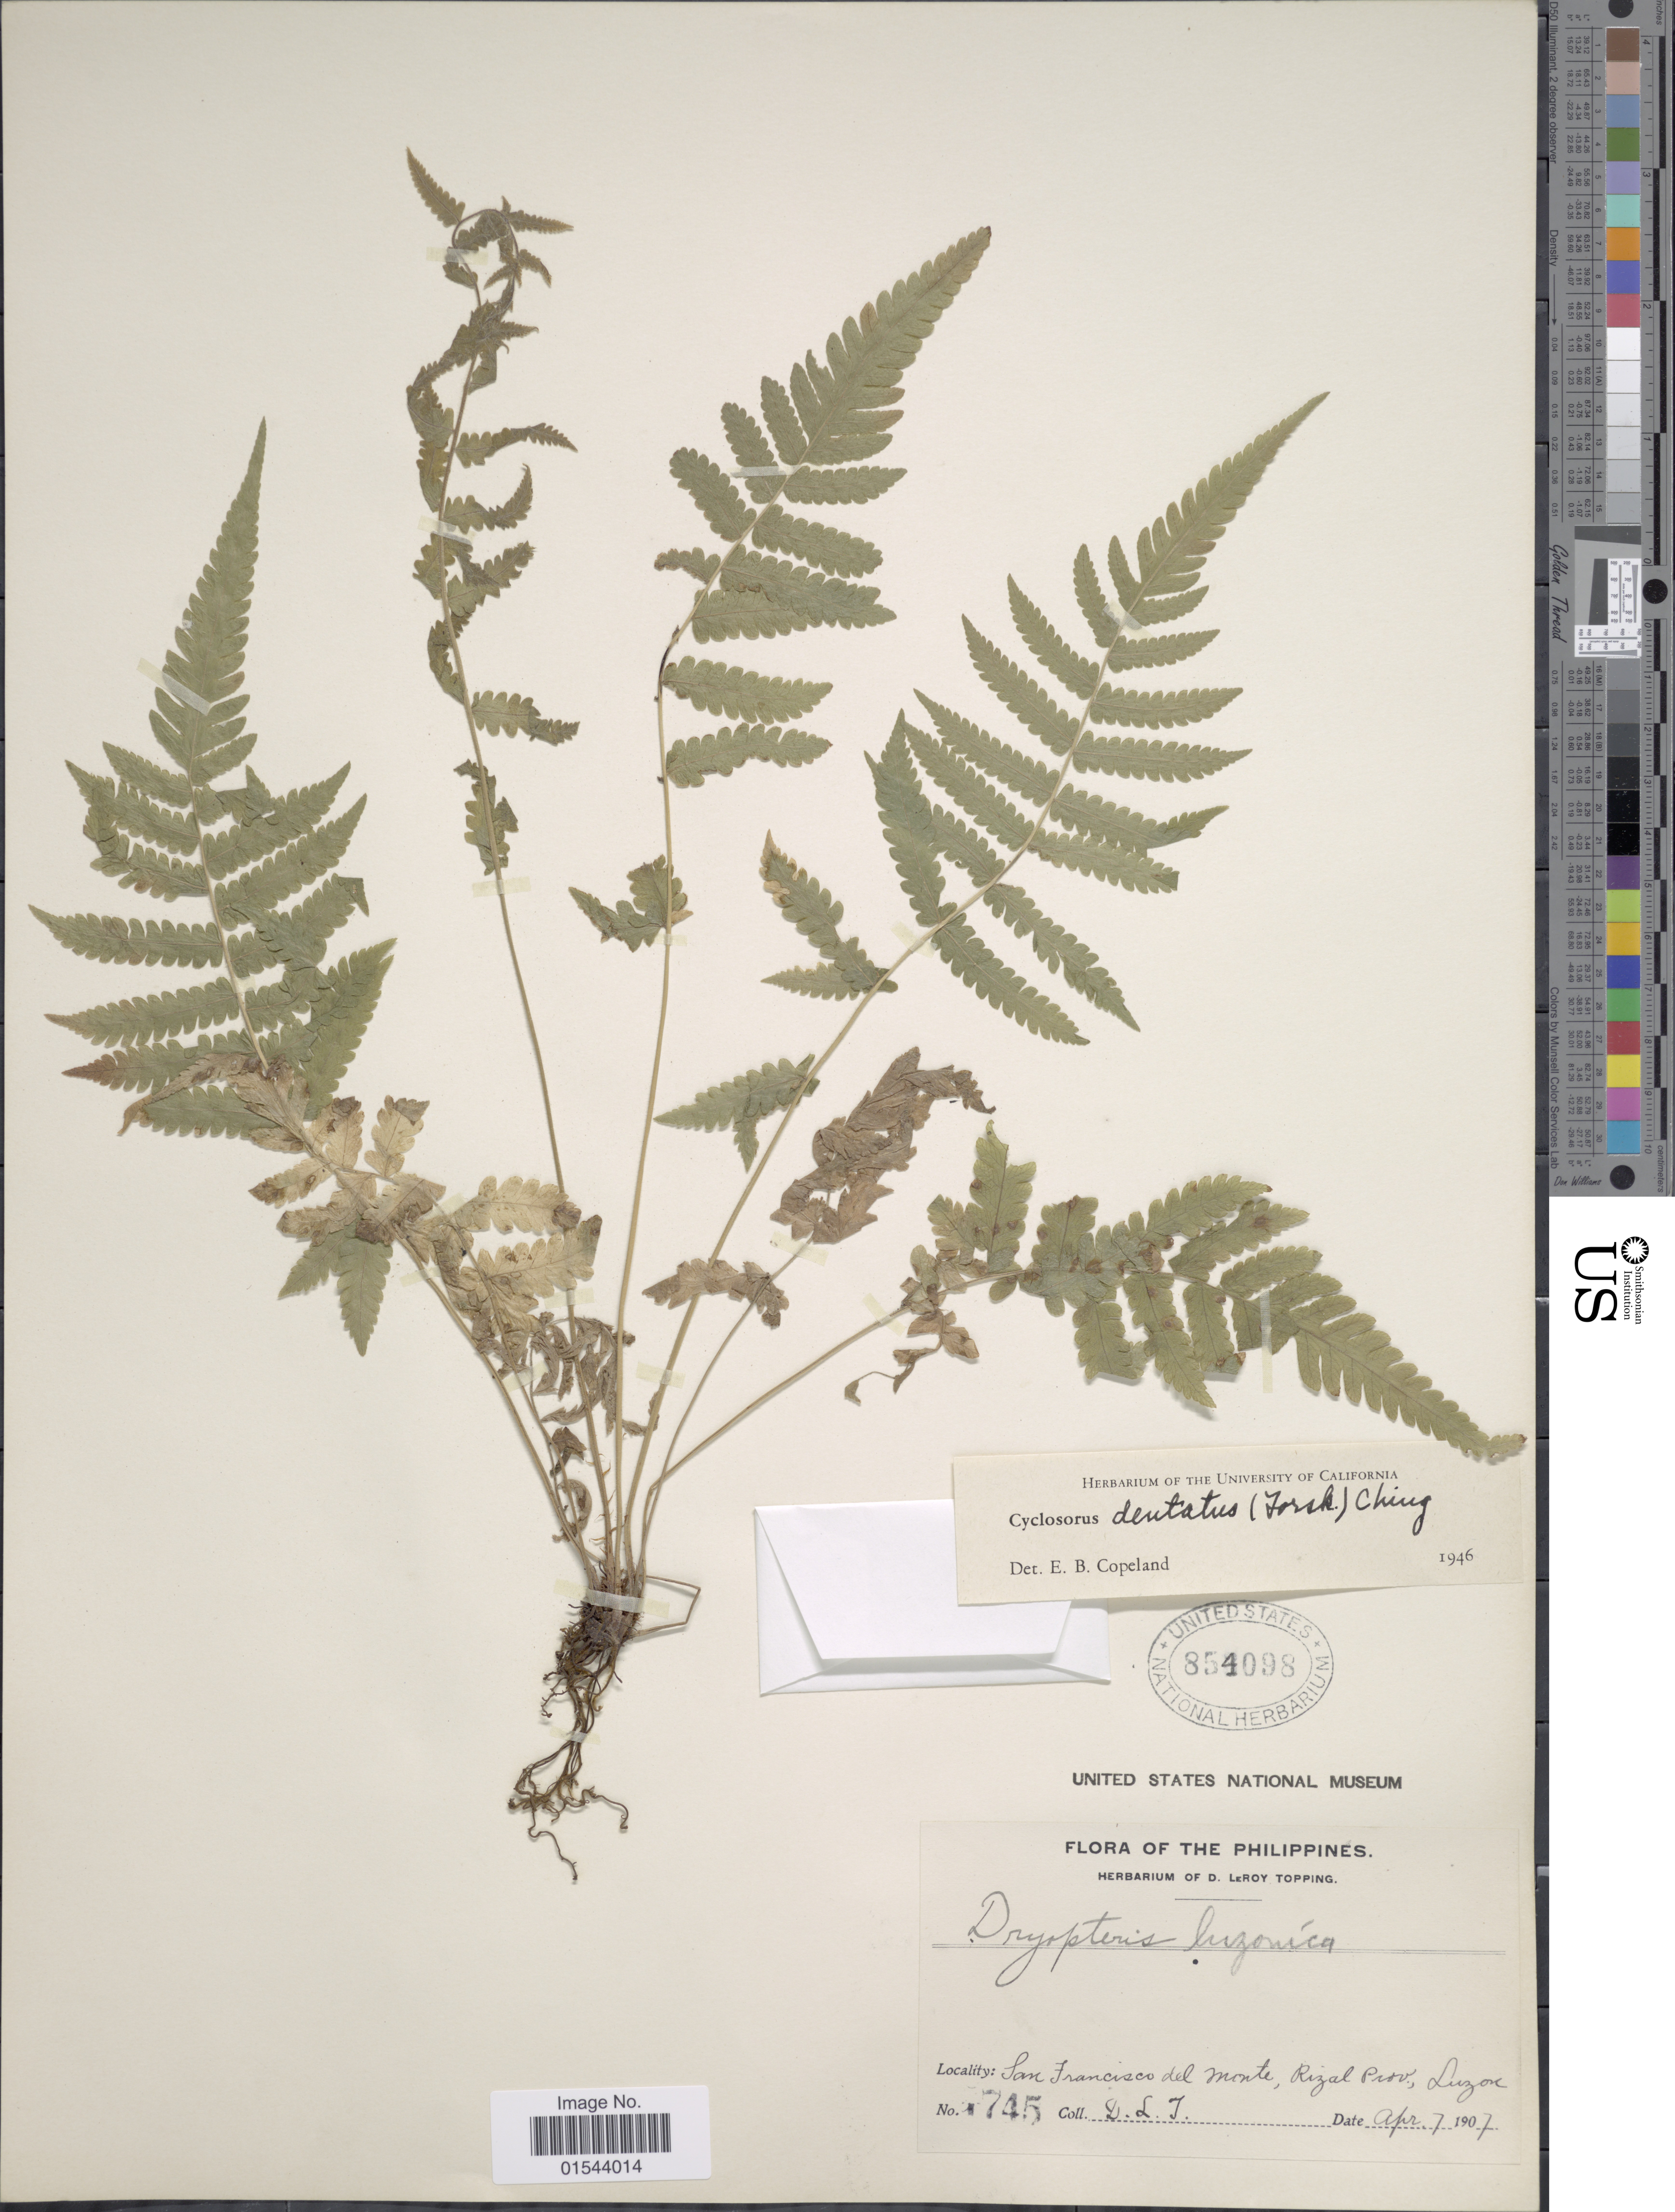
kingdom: Plantae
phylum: Tracheophyta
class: Polypodiopsida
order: Polypodiales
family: Thelypteridaceae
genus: Christella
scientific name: Christella dentata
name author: (Forssk.) Brownsey & Jermy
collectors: D. L. Topping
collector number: !745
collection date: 1907-04-07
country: Philippines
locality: San Francisco del Monte, rizal Prov., Luzon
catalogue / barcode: US 854098